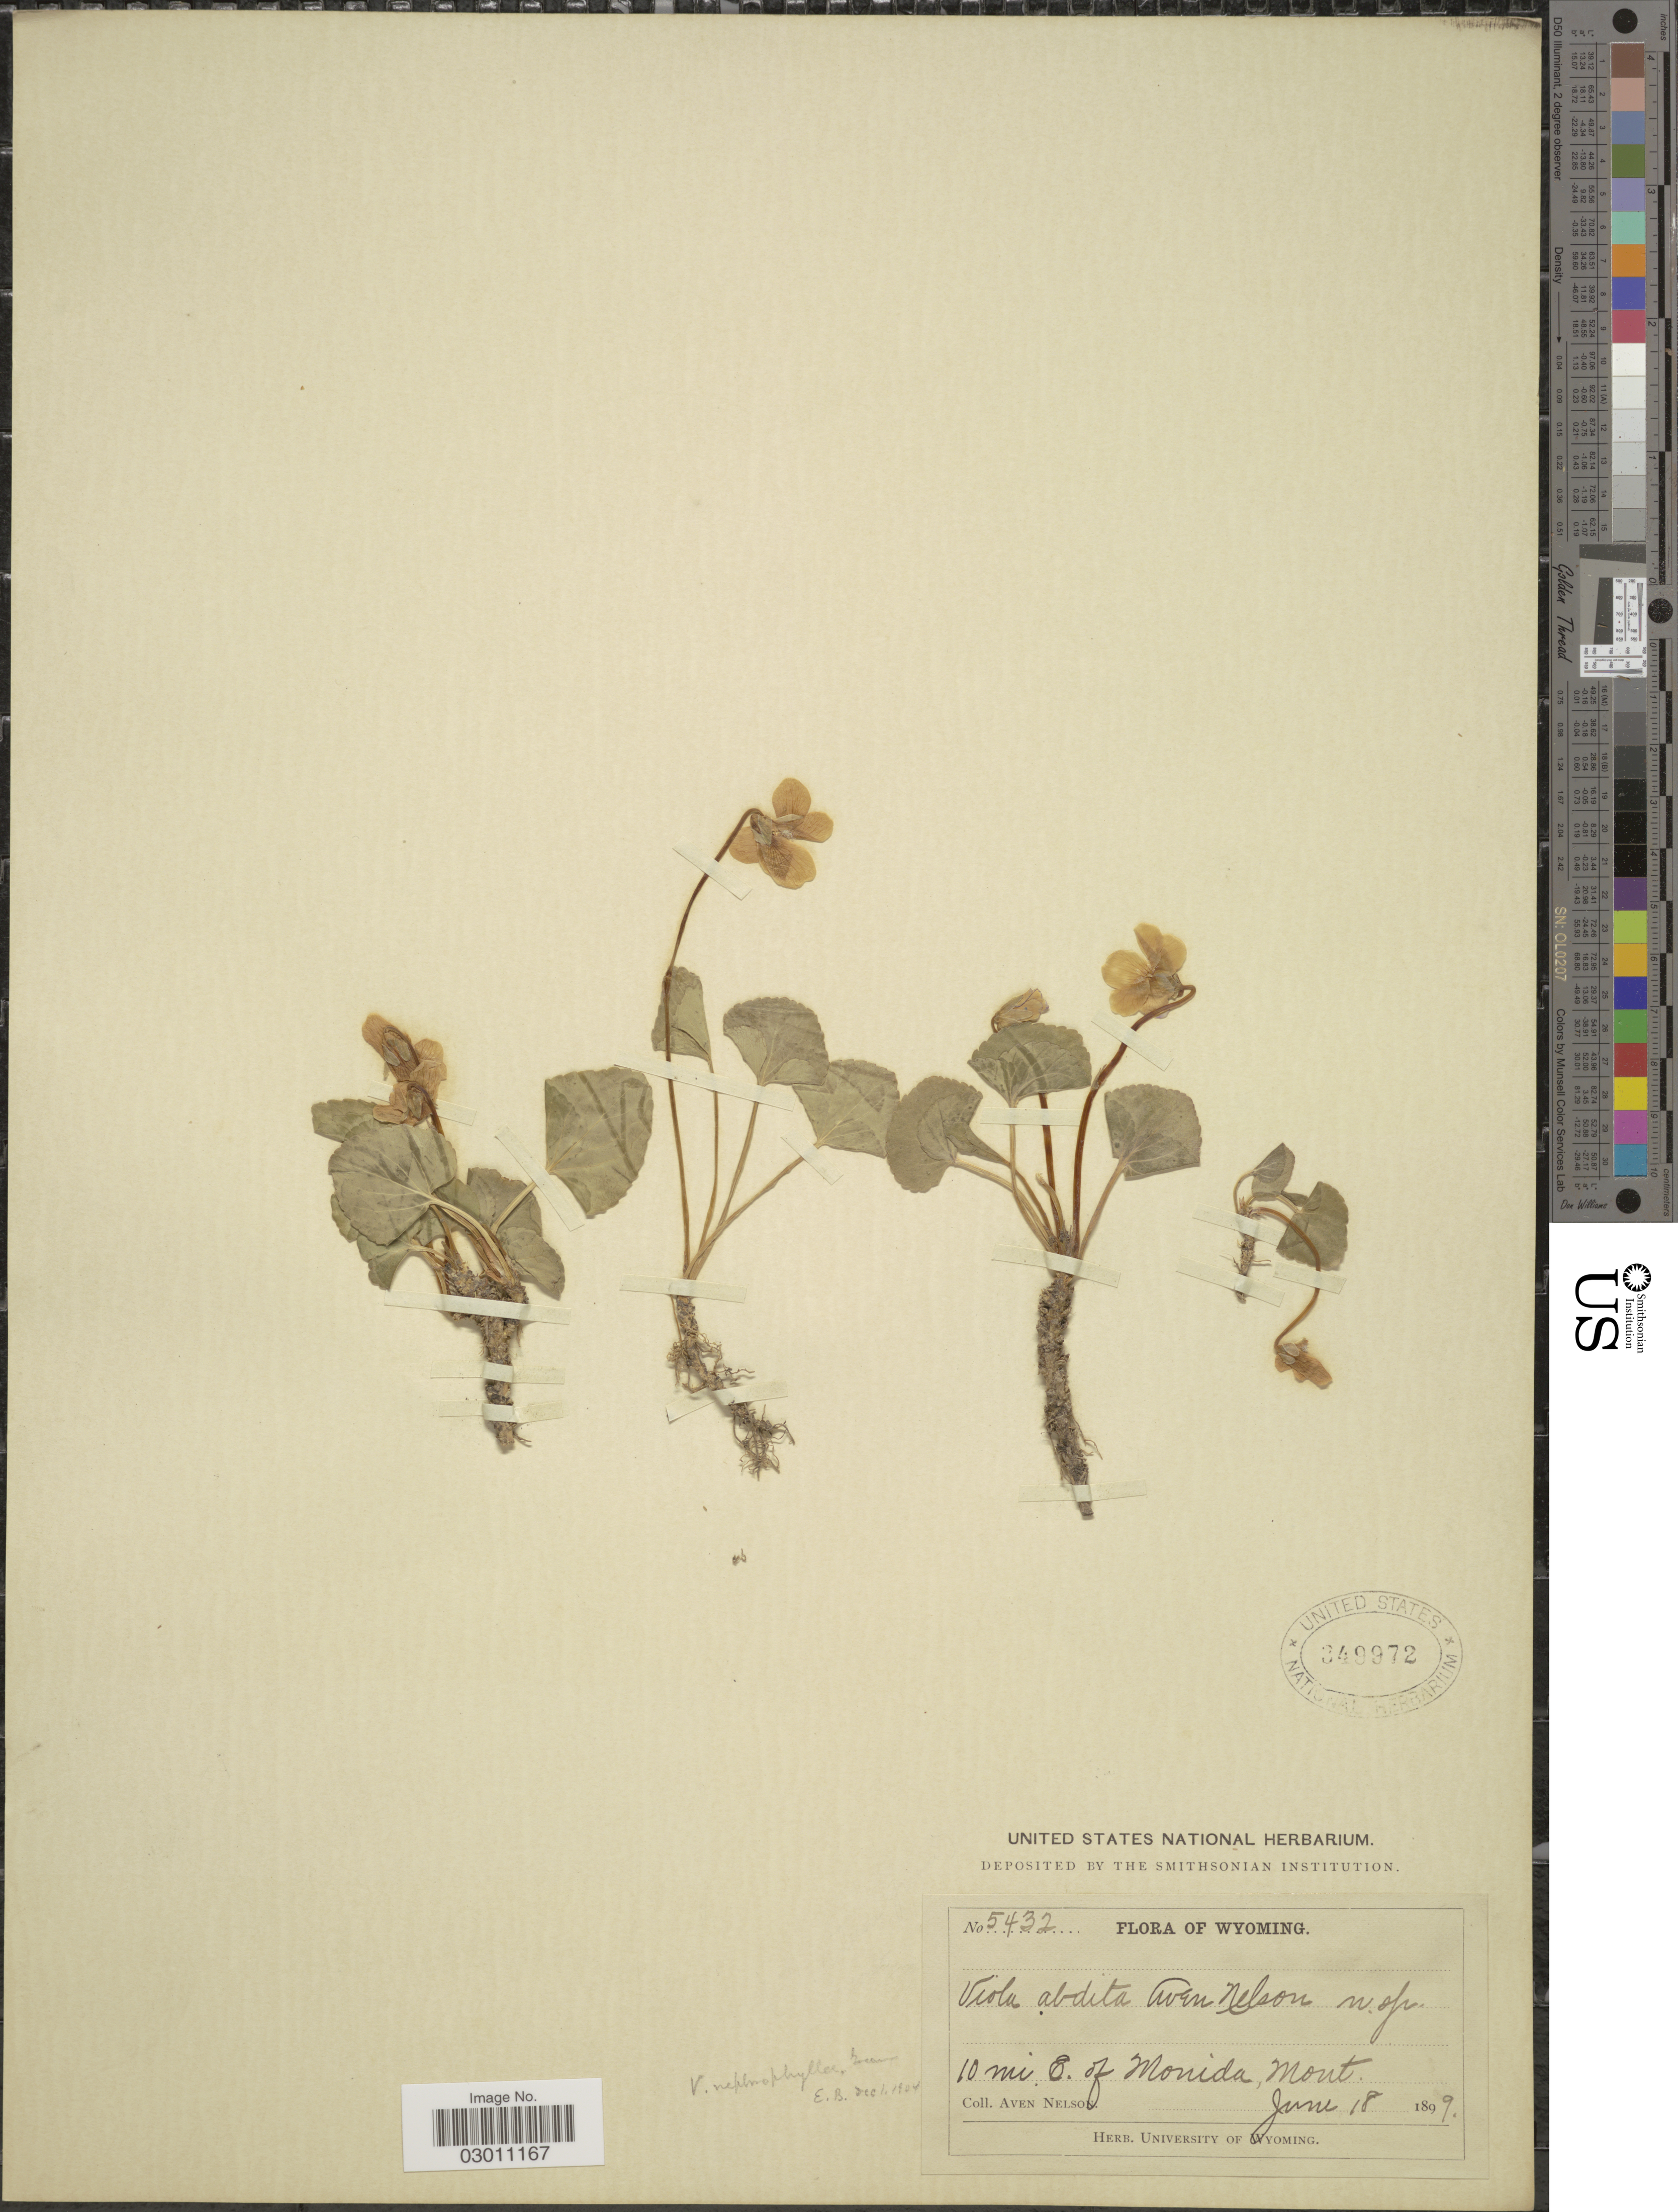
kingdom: Plantae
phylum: Tracheophyta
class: Magnoliopsida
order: Malpighiales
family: Violaceae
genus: Viola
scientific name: Viola abdita A. Nelson ined.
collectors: A. Nelson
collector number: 5432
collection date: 1899-06-18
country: United States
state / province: Montana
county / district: Beaverhead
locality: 10 mi. S. of Monida, Mont.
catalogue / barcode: US 349972